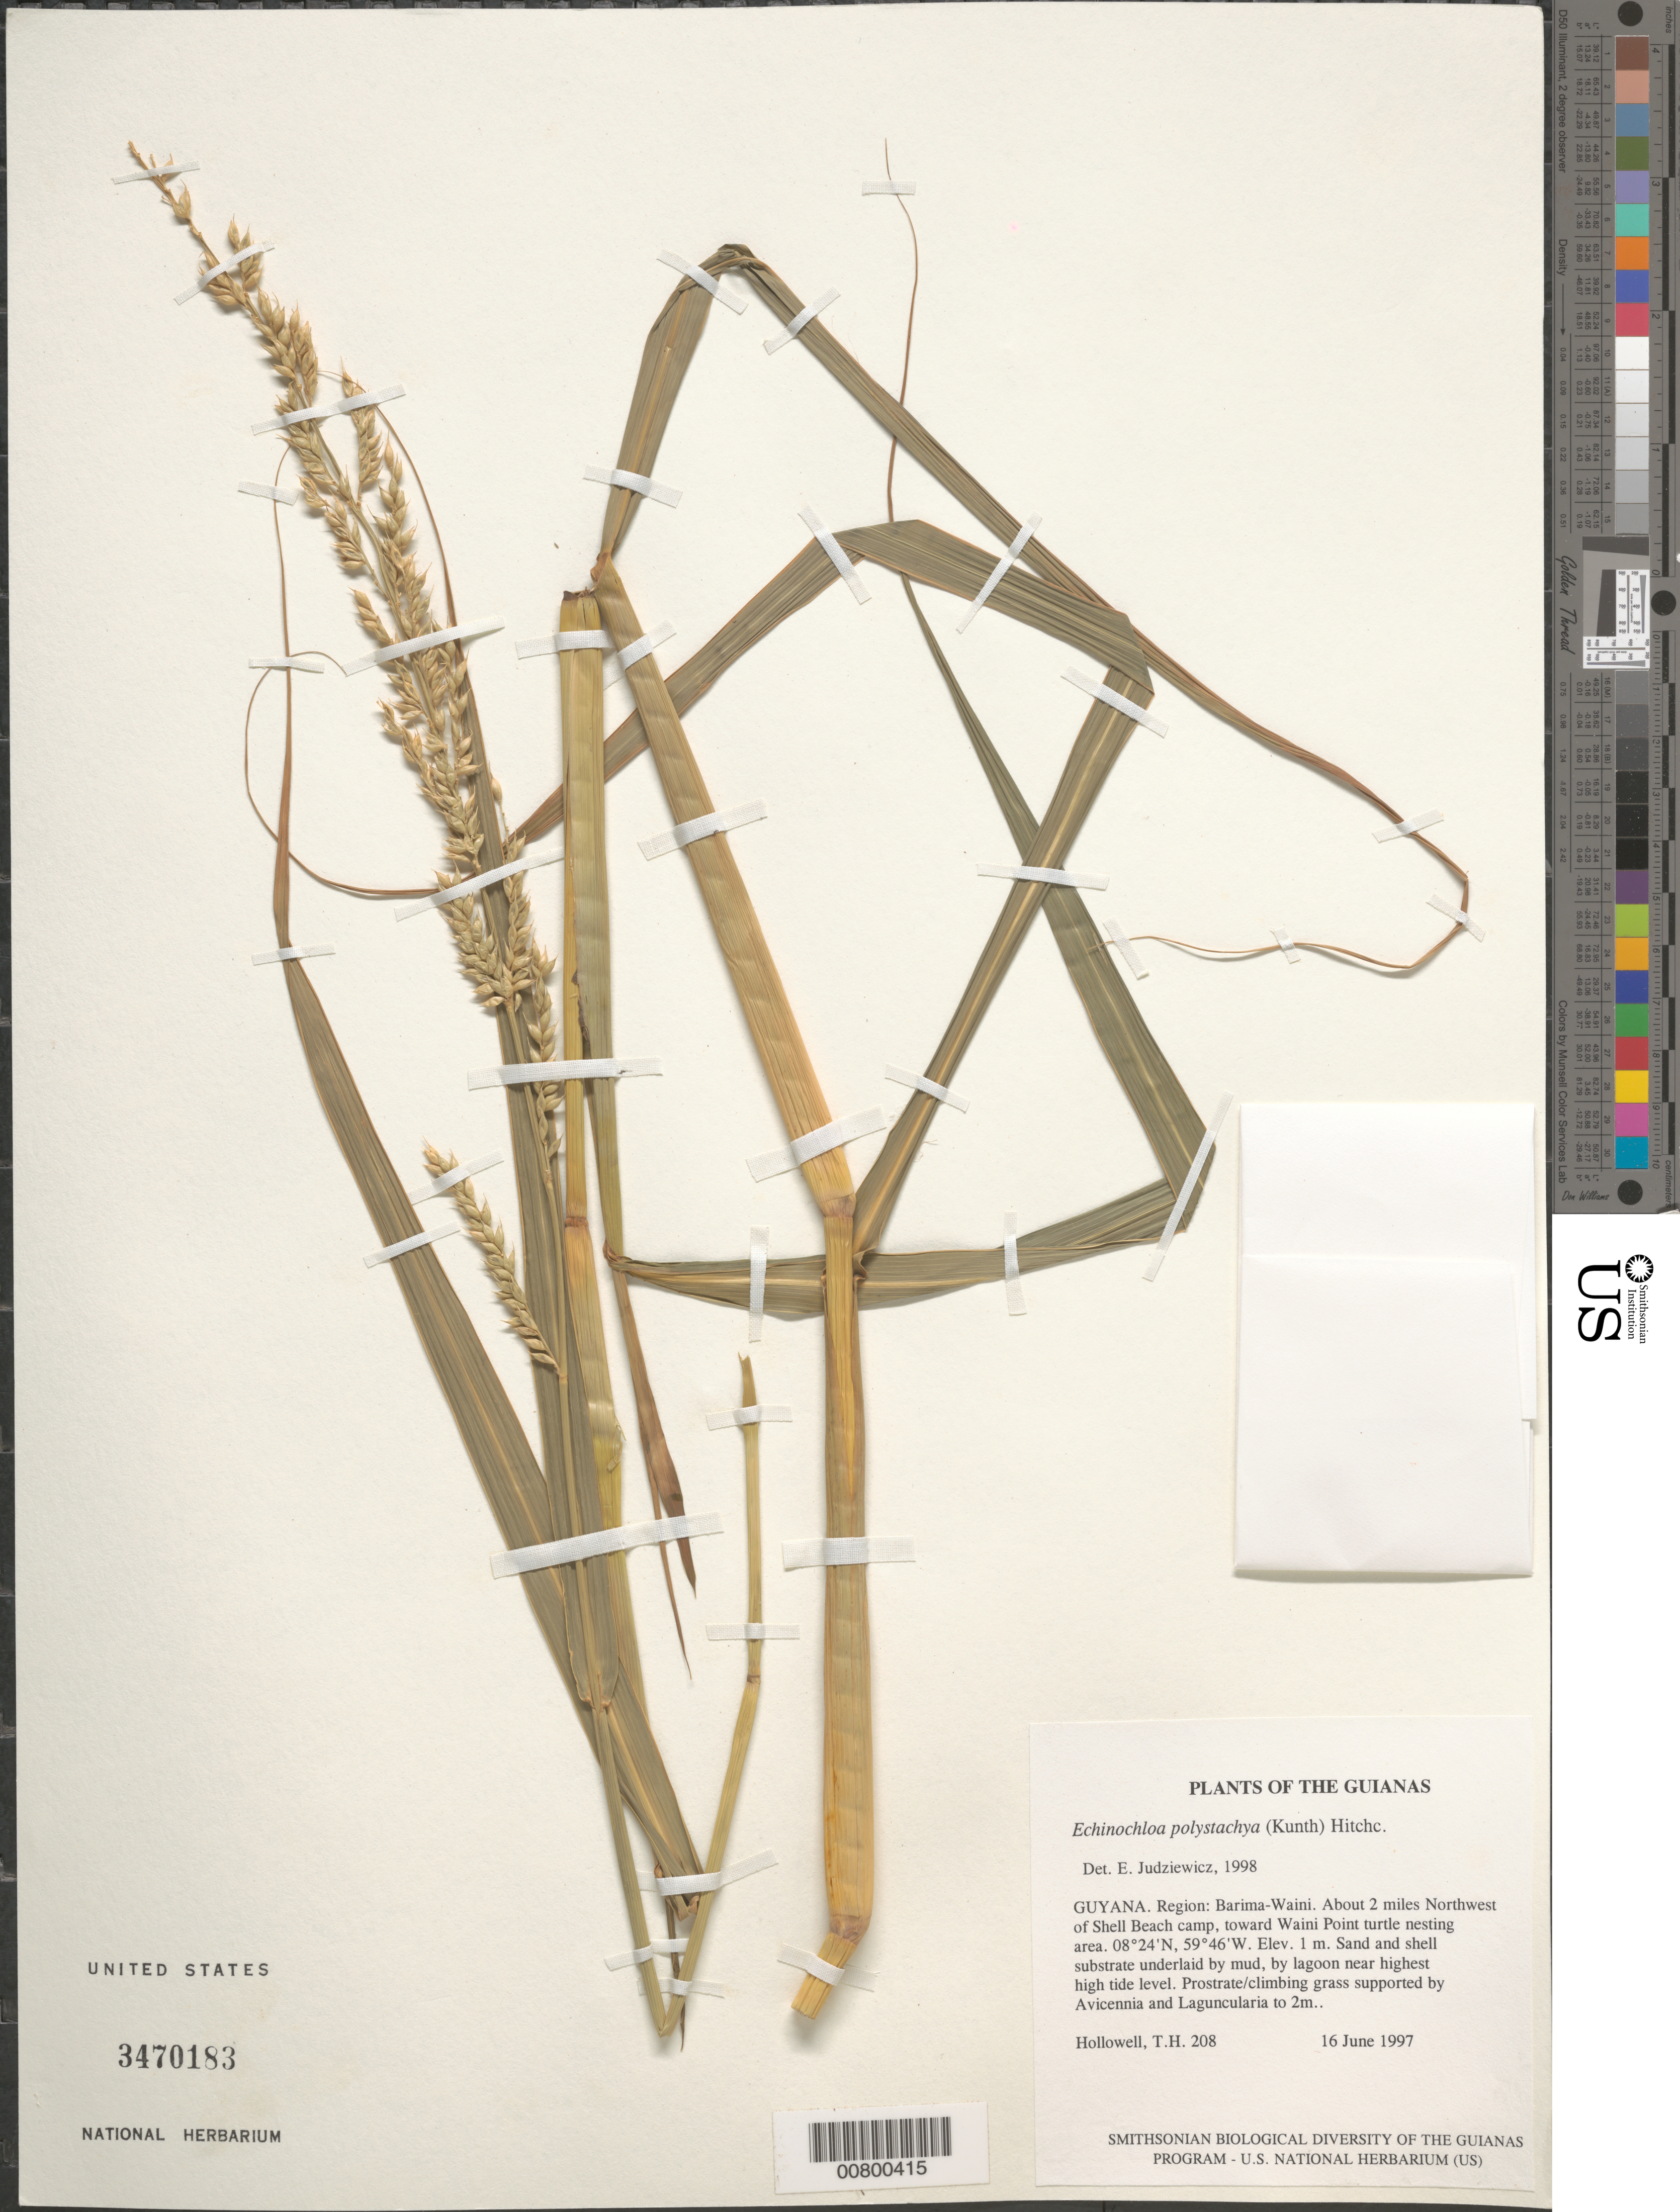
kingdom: Plantae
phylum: Tracheophyta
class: Liliopsida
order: Poales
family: Poaceae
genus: Echinochloa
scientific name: Echinochloa polystachya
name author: (Kunth) Hitchc.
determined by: Judziewicz, E. J.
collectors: T. Hollowell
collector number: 208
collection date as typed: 16 June 1997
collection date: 1997-06-16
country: Guyana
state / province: Barima-Waini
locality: About 2 miles Northwest of Shell Beach camp, toward Waini Point turtle nesting area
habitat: Sand and shell substrate underlaid by mud, by lagoon near highest high tide level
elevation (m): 1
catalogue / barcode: US 3470183